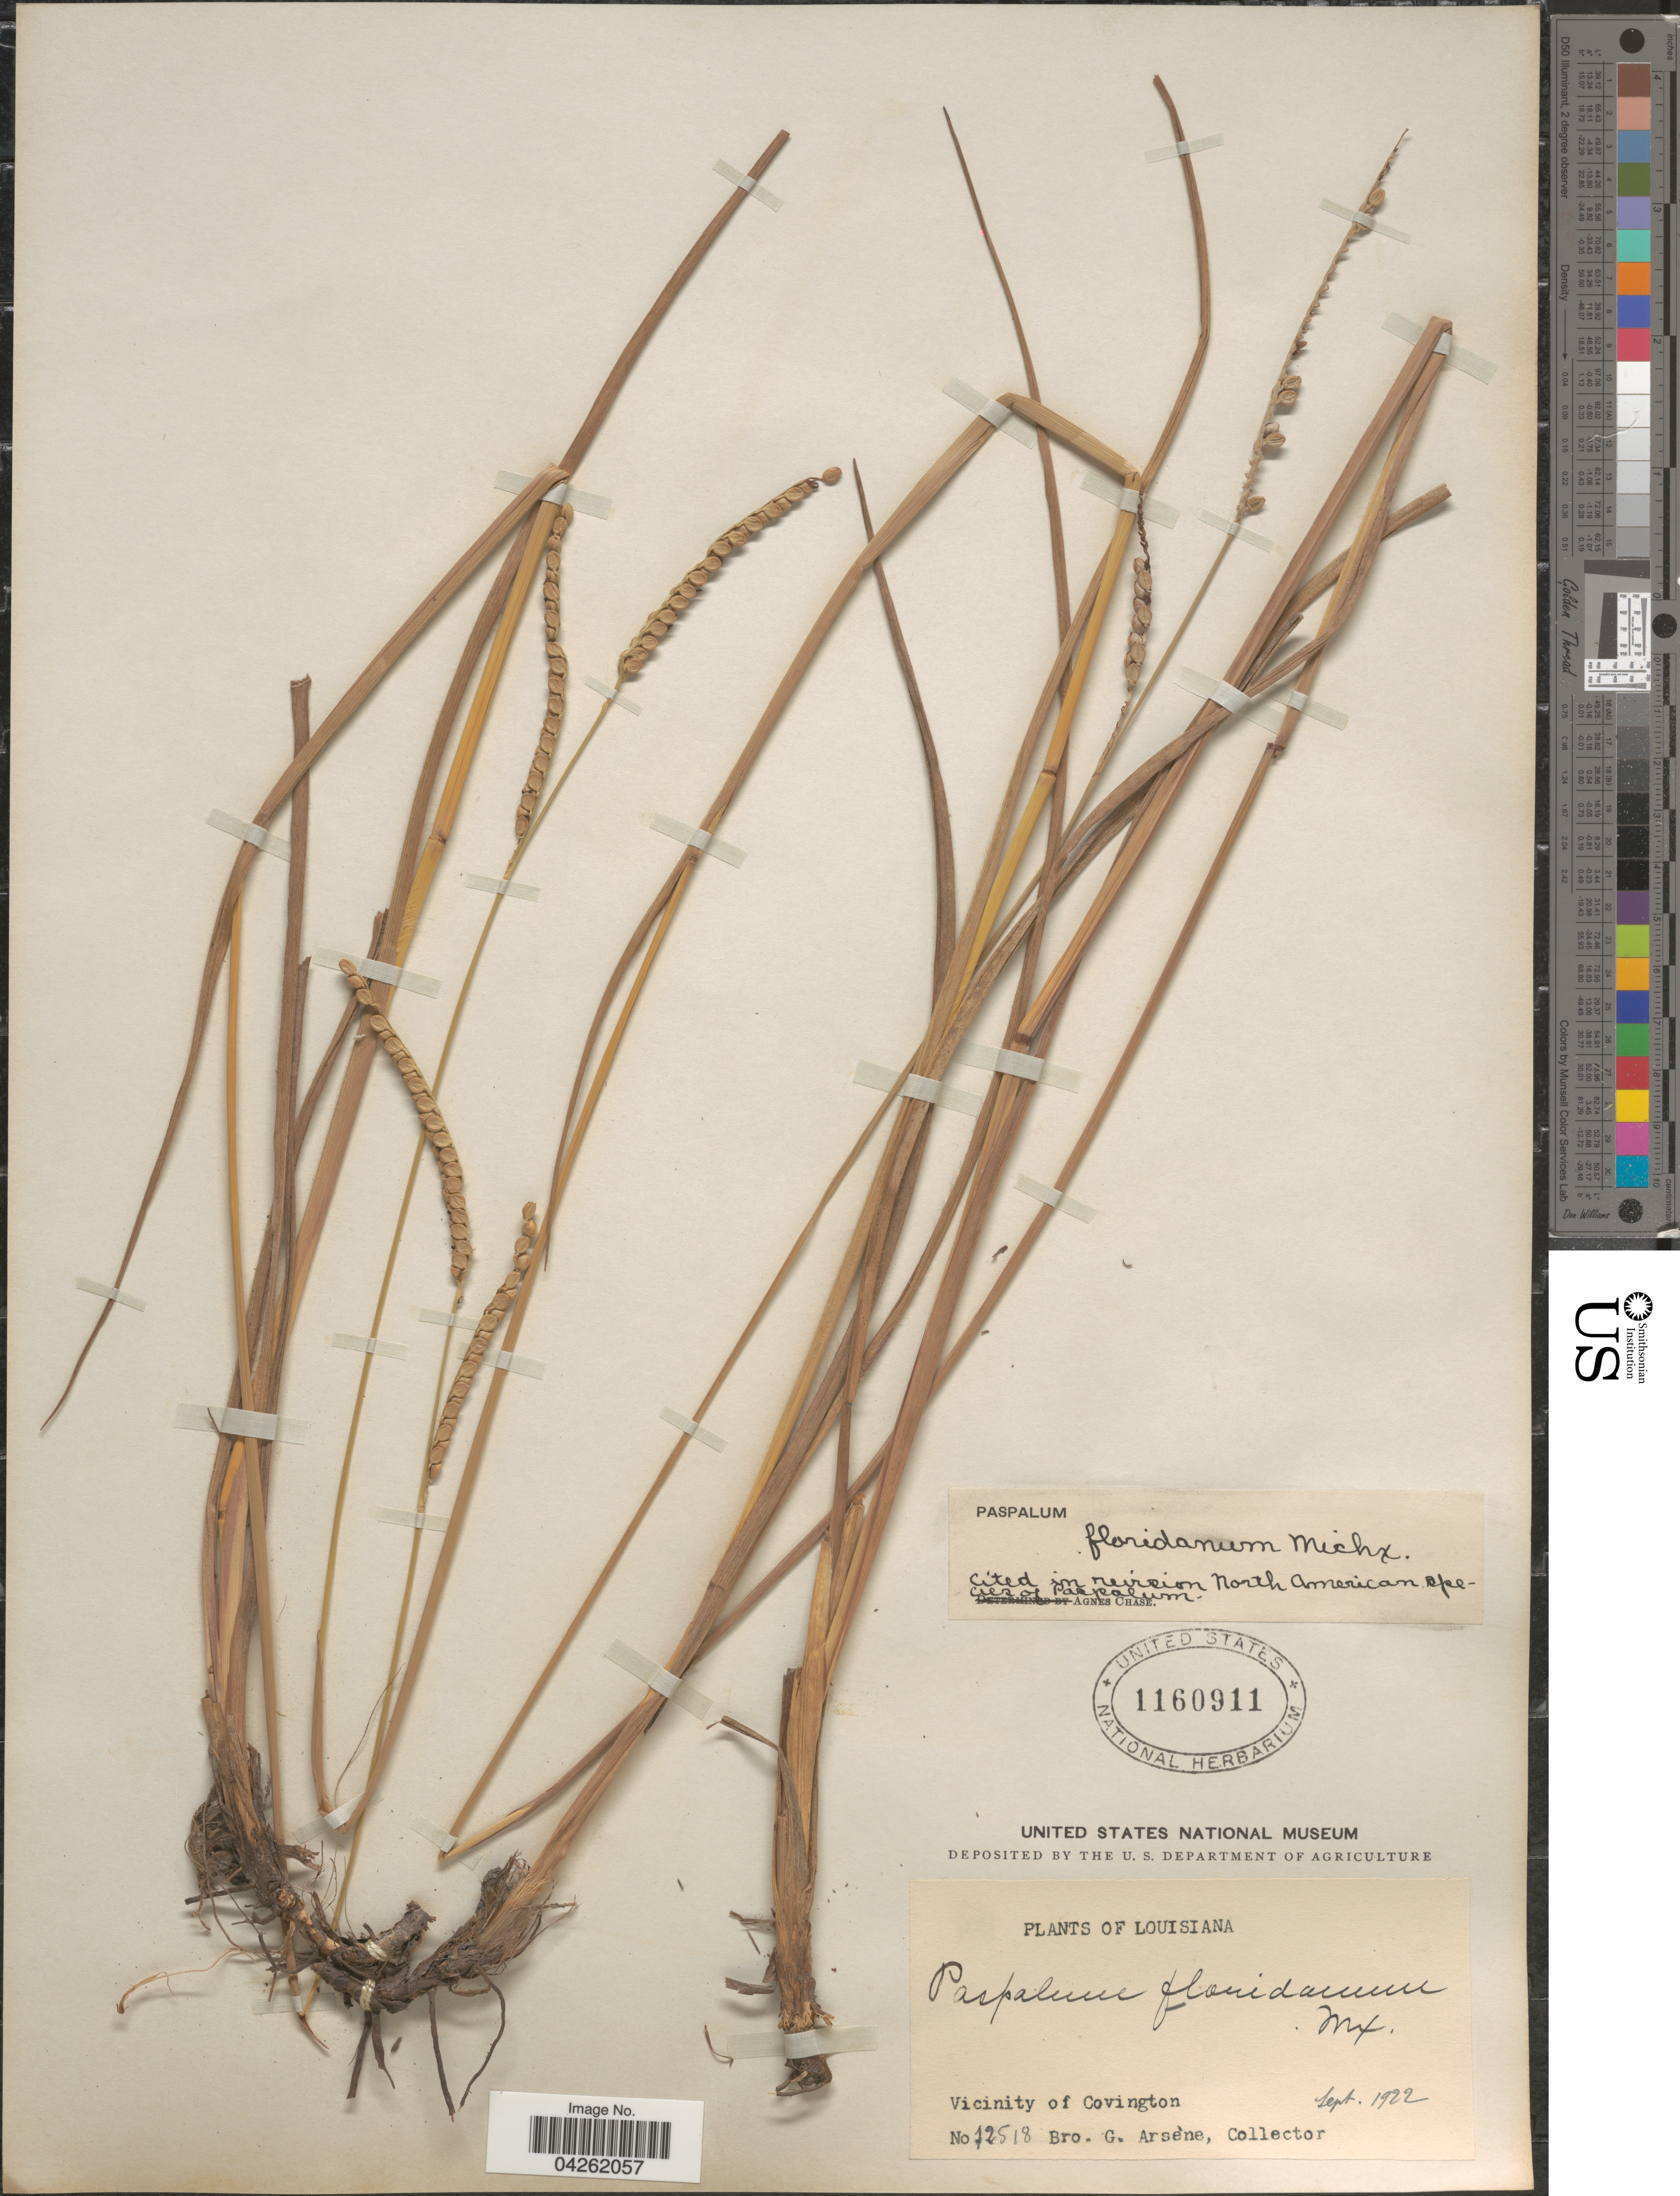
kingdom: Plantae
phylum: Tracheophyta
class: Liliopsida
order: Poales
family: Poaceae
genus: Paspalum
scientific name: Paspalum floridanum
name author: Michx.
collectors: Bro. G. Arsène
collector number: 12518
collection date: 1922-09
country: United States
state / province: Louisiana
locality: Vicinity of Covington.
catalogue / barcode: US 1160911